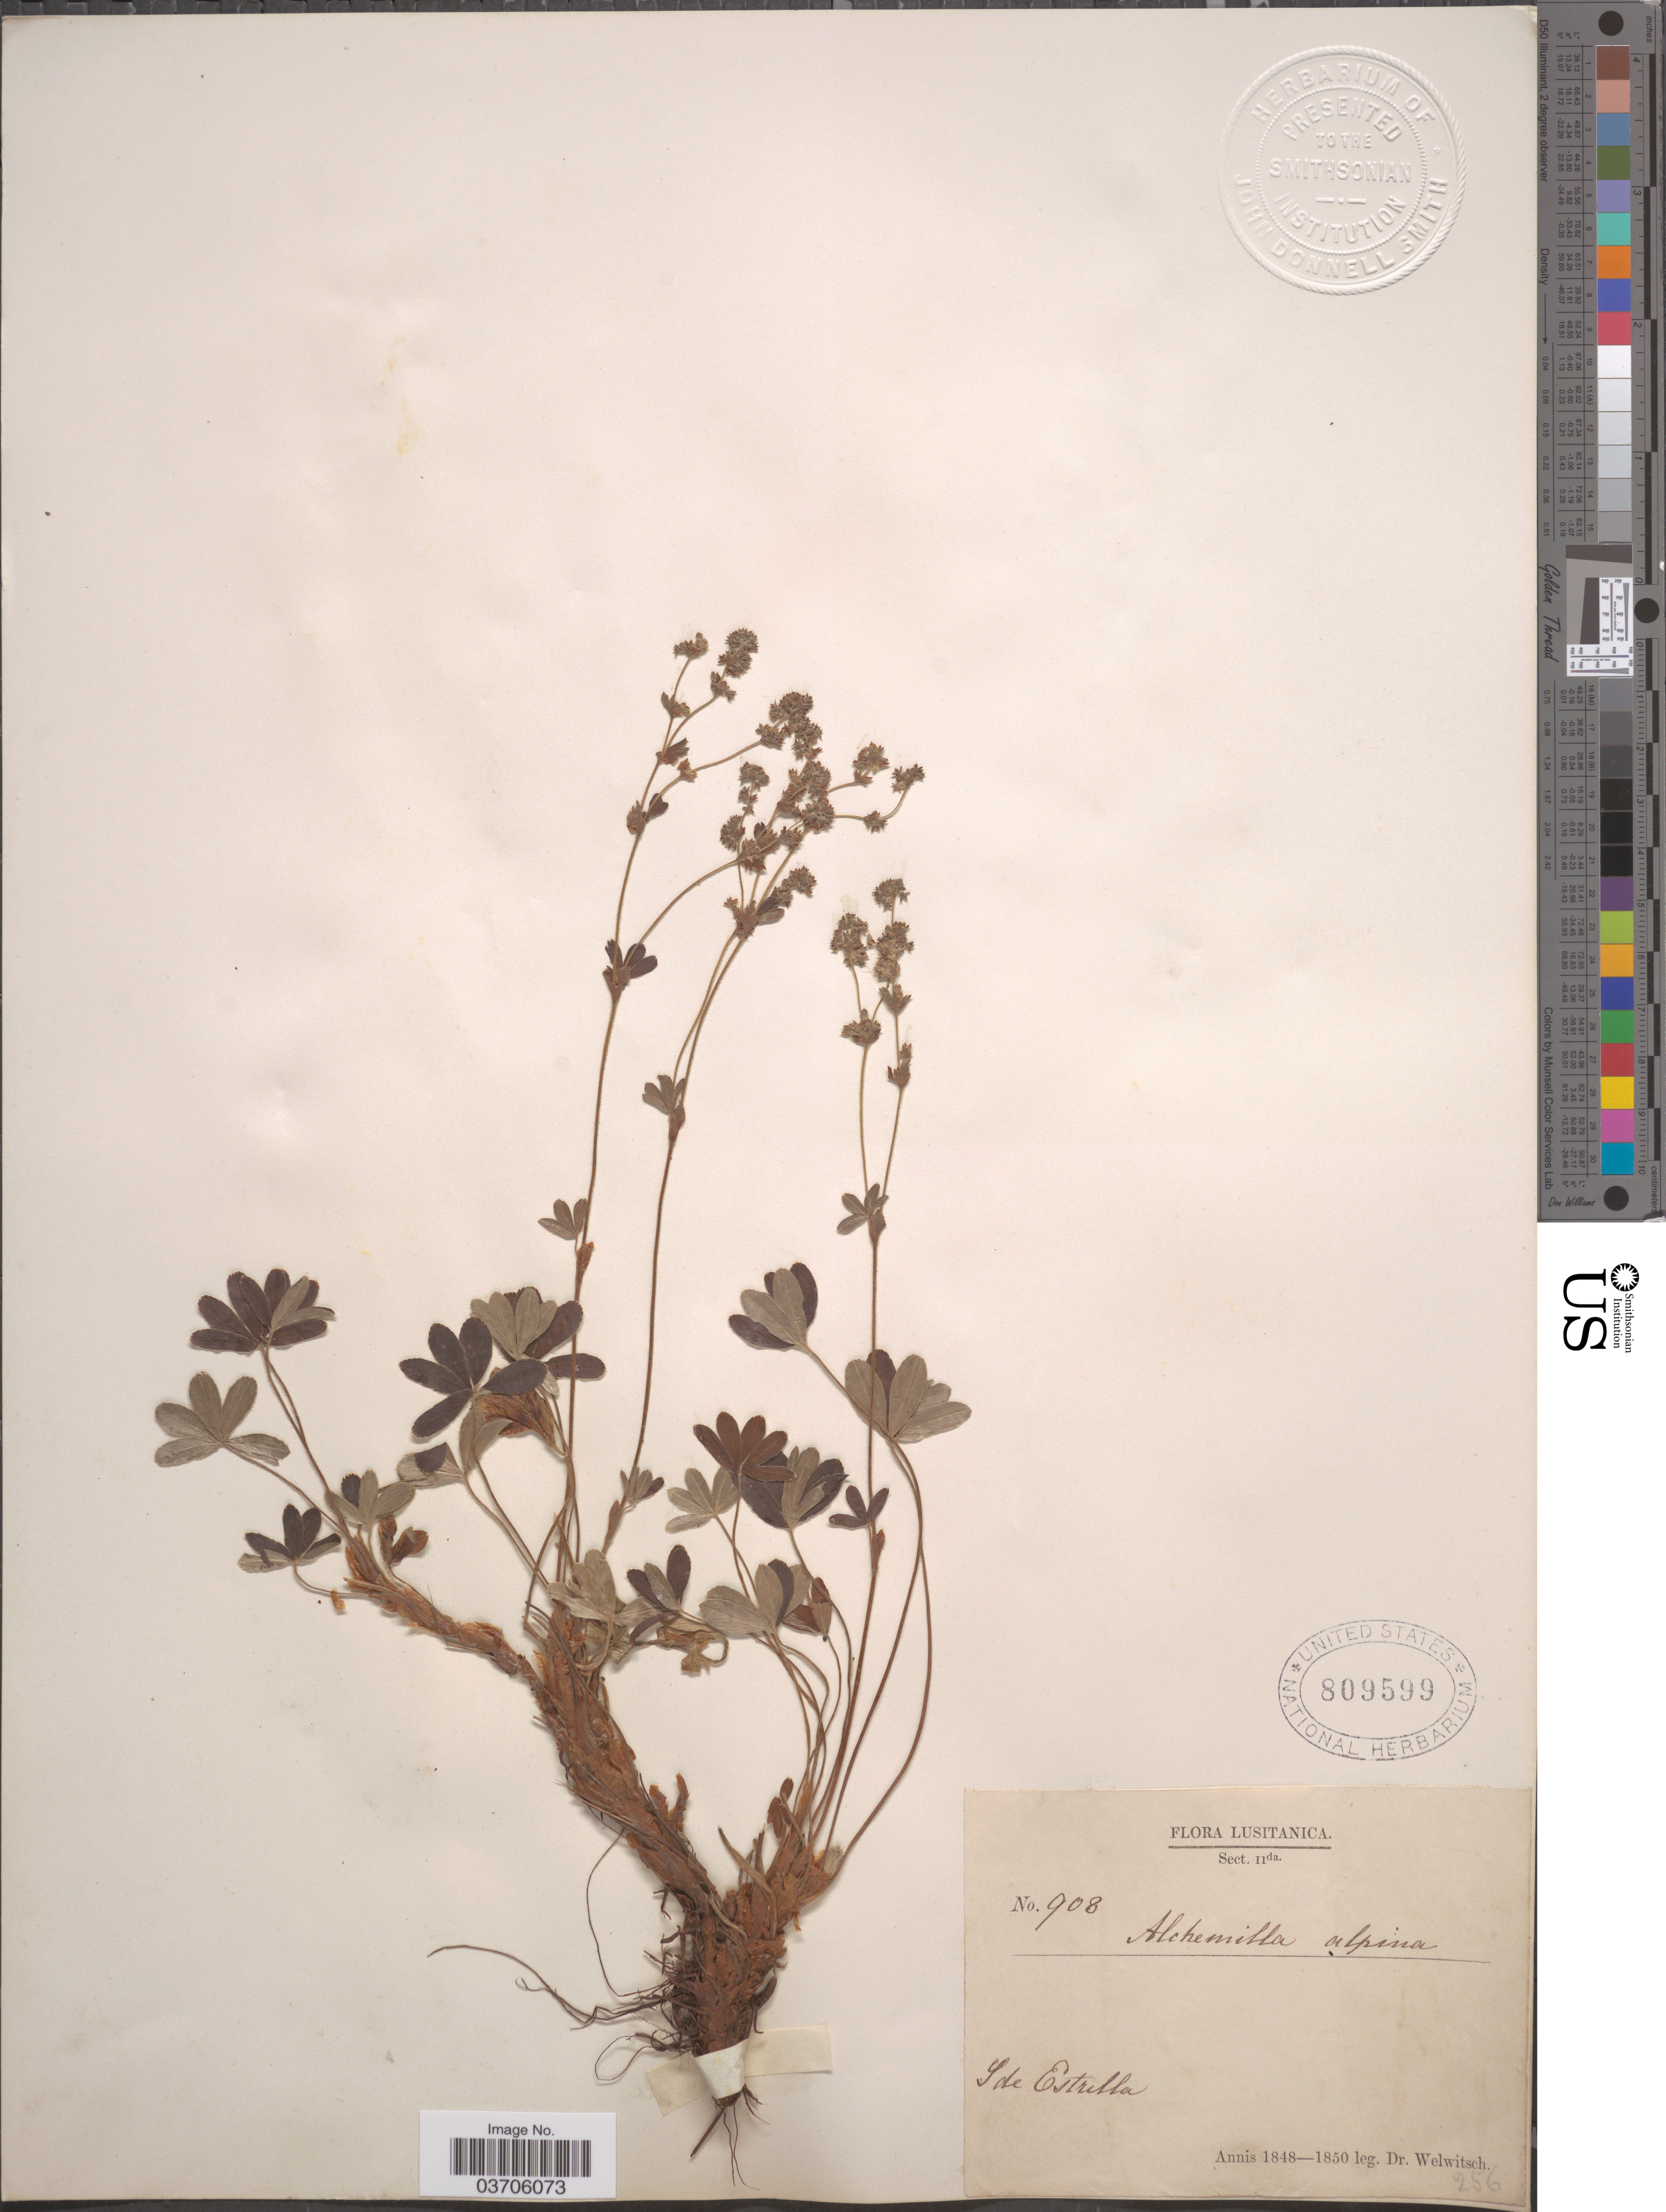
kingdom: Plantae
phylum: Tracheophyta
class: Magnoliopsida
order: Rosales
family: Rosaceae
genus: Alchemilla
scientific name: Alchemilla alpina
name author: L.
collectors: -. Welwitsch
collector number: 908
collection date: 1848/1850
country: Portugal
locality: Lusitanica. S de Estrella.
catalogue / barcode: US 809599